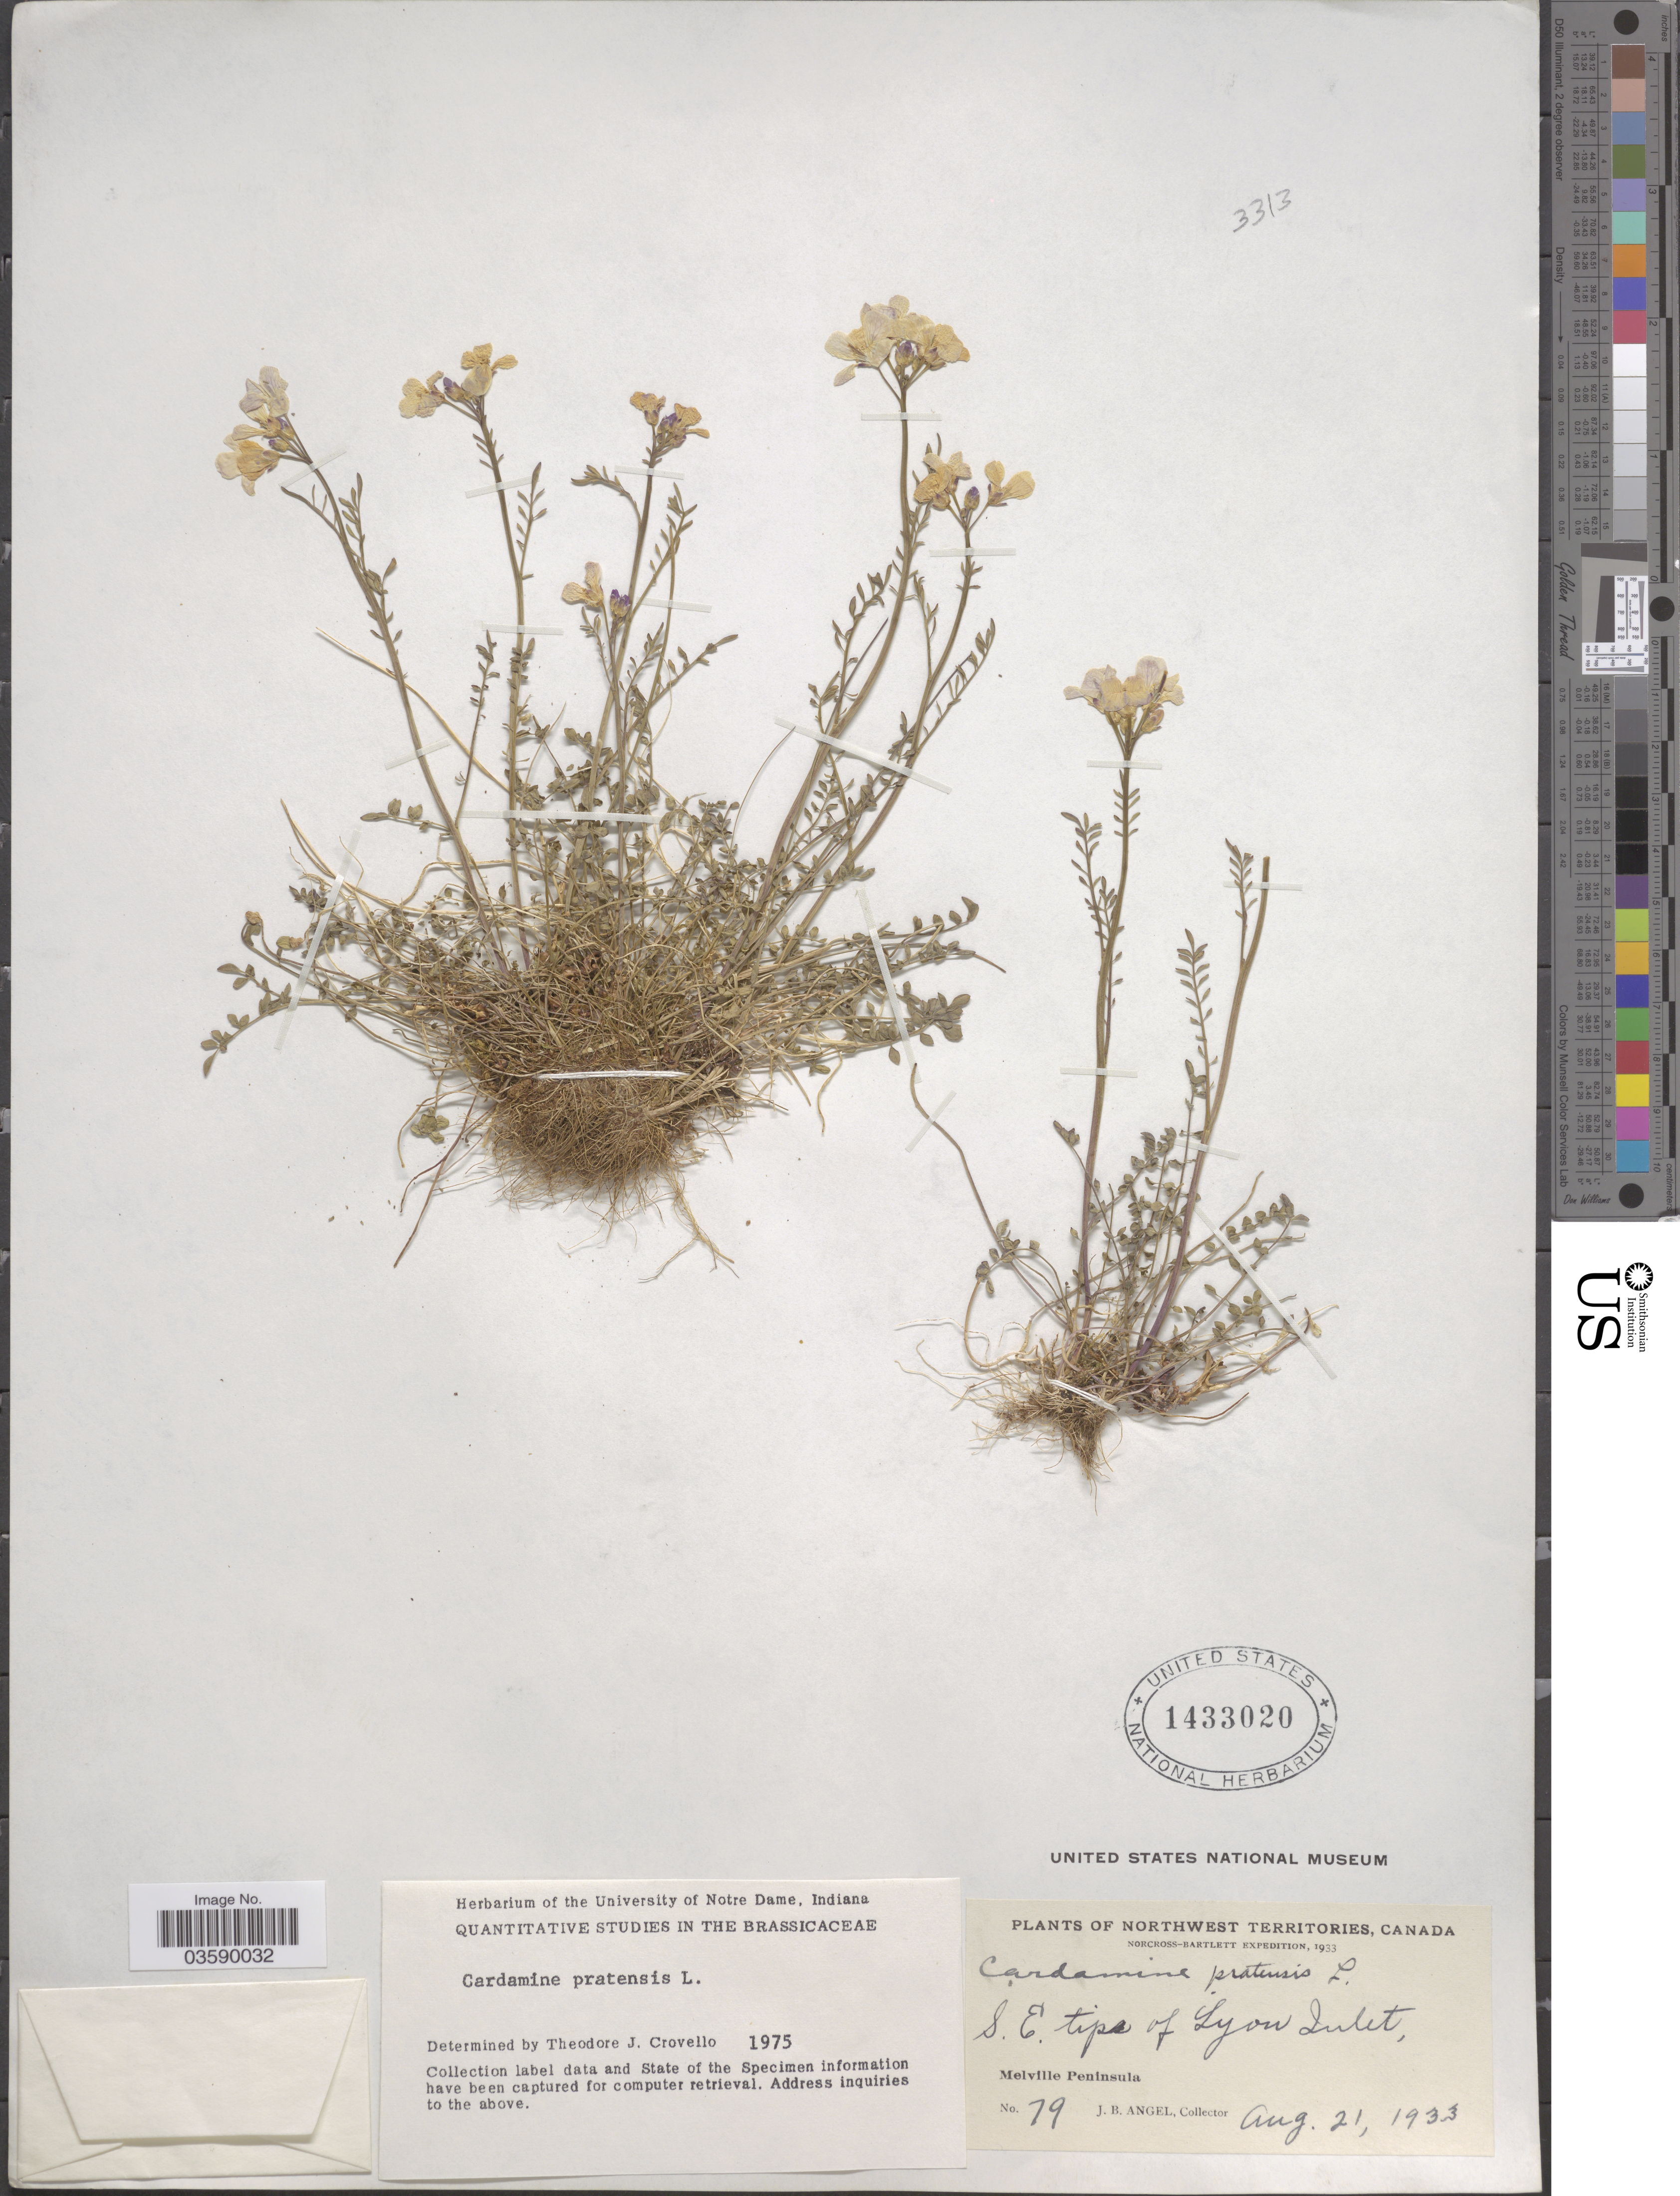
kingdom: Plantae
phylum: Tracheophyta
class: Magnoliopsida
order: Brassicales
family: Brassicaceae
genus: Cardamine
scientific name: Cardamine pratensis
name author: L.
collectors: J. Angel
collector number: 79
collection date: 1933-08-21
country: Canada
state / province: Northwest Territories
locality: S.E. tips of Lyon Inlet. Melville Peninsula.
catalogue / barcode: US 1433020